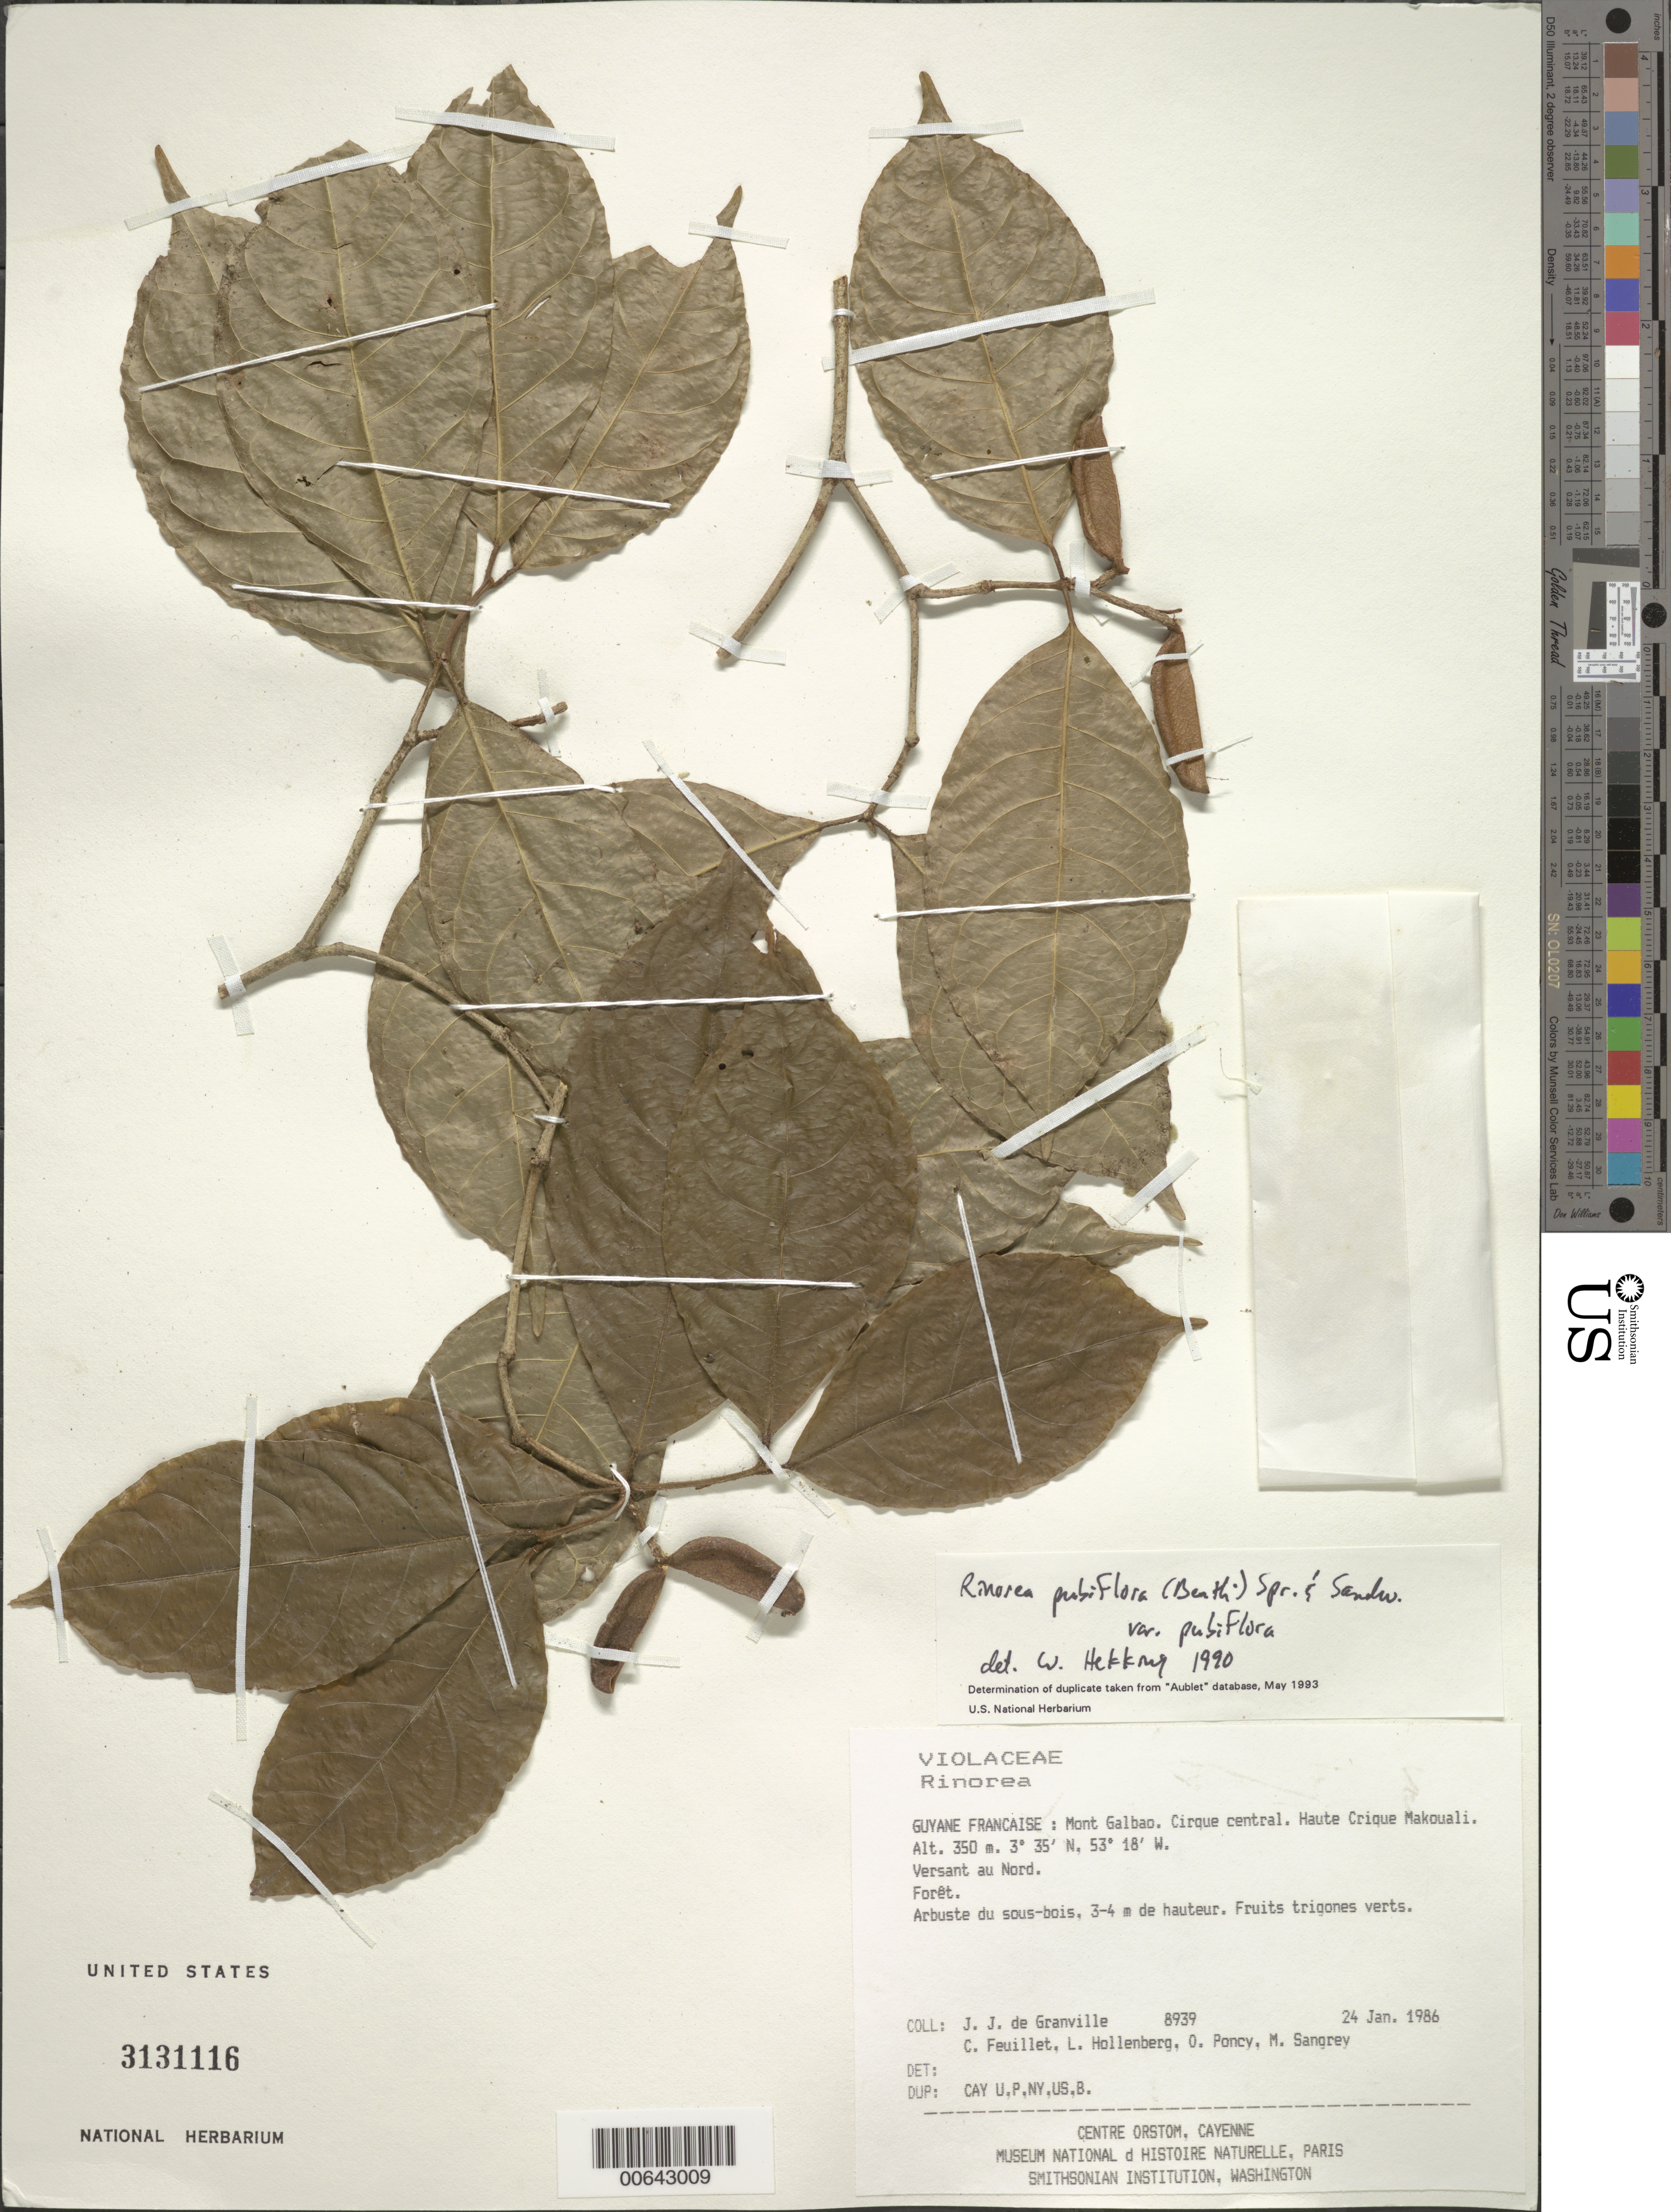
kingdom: Plantae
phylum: Tracheophyta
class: Magnoliopsida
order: Malpighiales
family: Violaceae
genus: Rinorea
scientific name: Rinorea pubiflora var. pubiflora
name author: (Benth.) Sprague & Sandwith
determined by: Hekking, W. H. A.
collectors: J.-J. de Granville, C. Feuillet, L. Hollenberg, O. Poncy & M. S. Sangrey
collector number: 8939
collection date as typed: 24-Jan-86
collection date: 1986-01-24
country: French Guiana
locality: Mont Galbao. Crique central. Haute Crique Makouali. Versant au Nord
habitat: Forêt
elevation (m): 350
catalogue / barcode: US 3131116